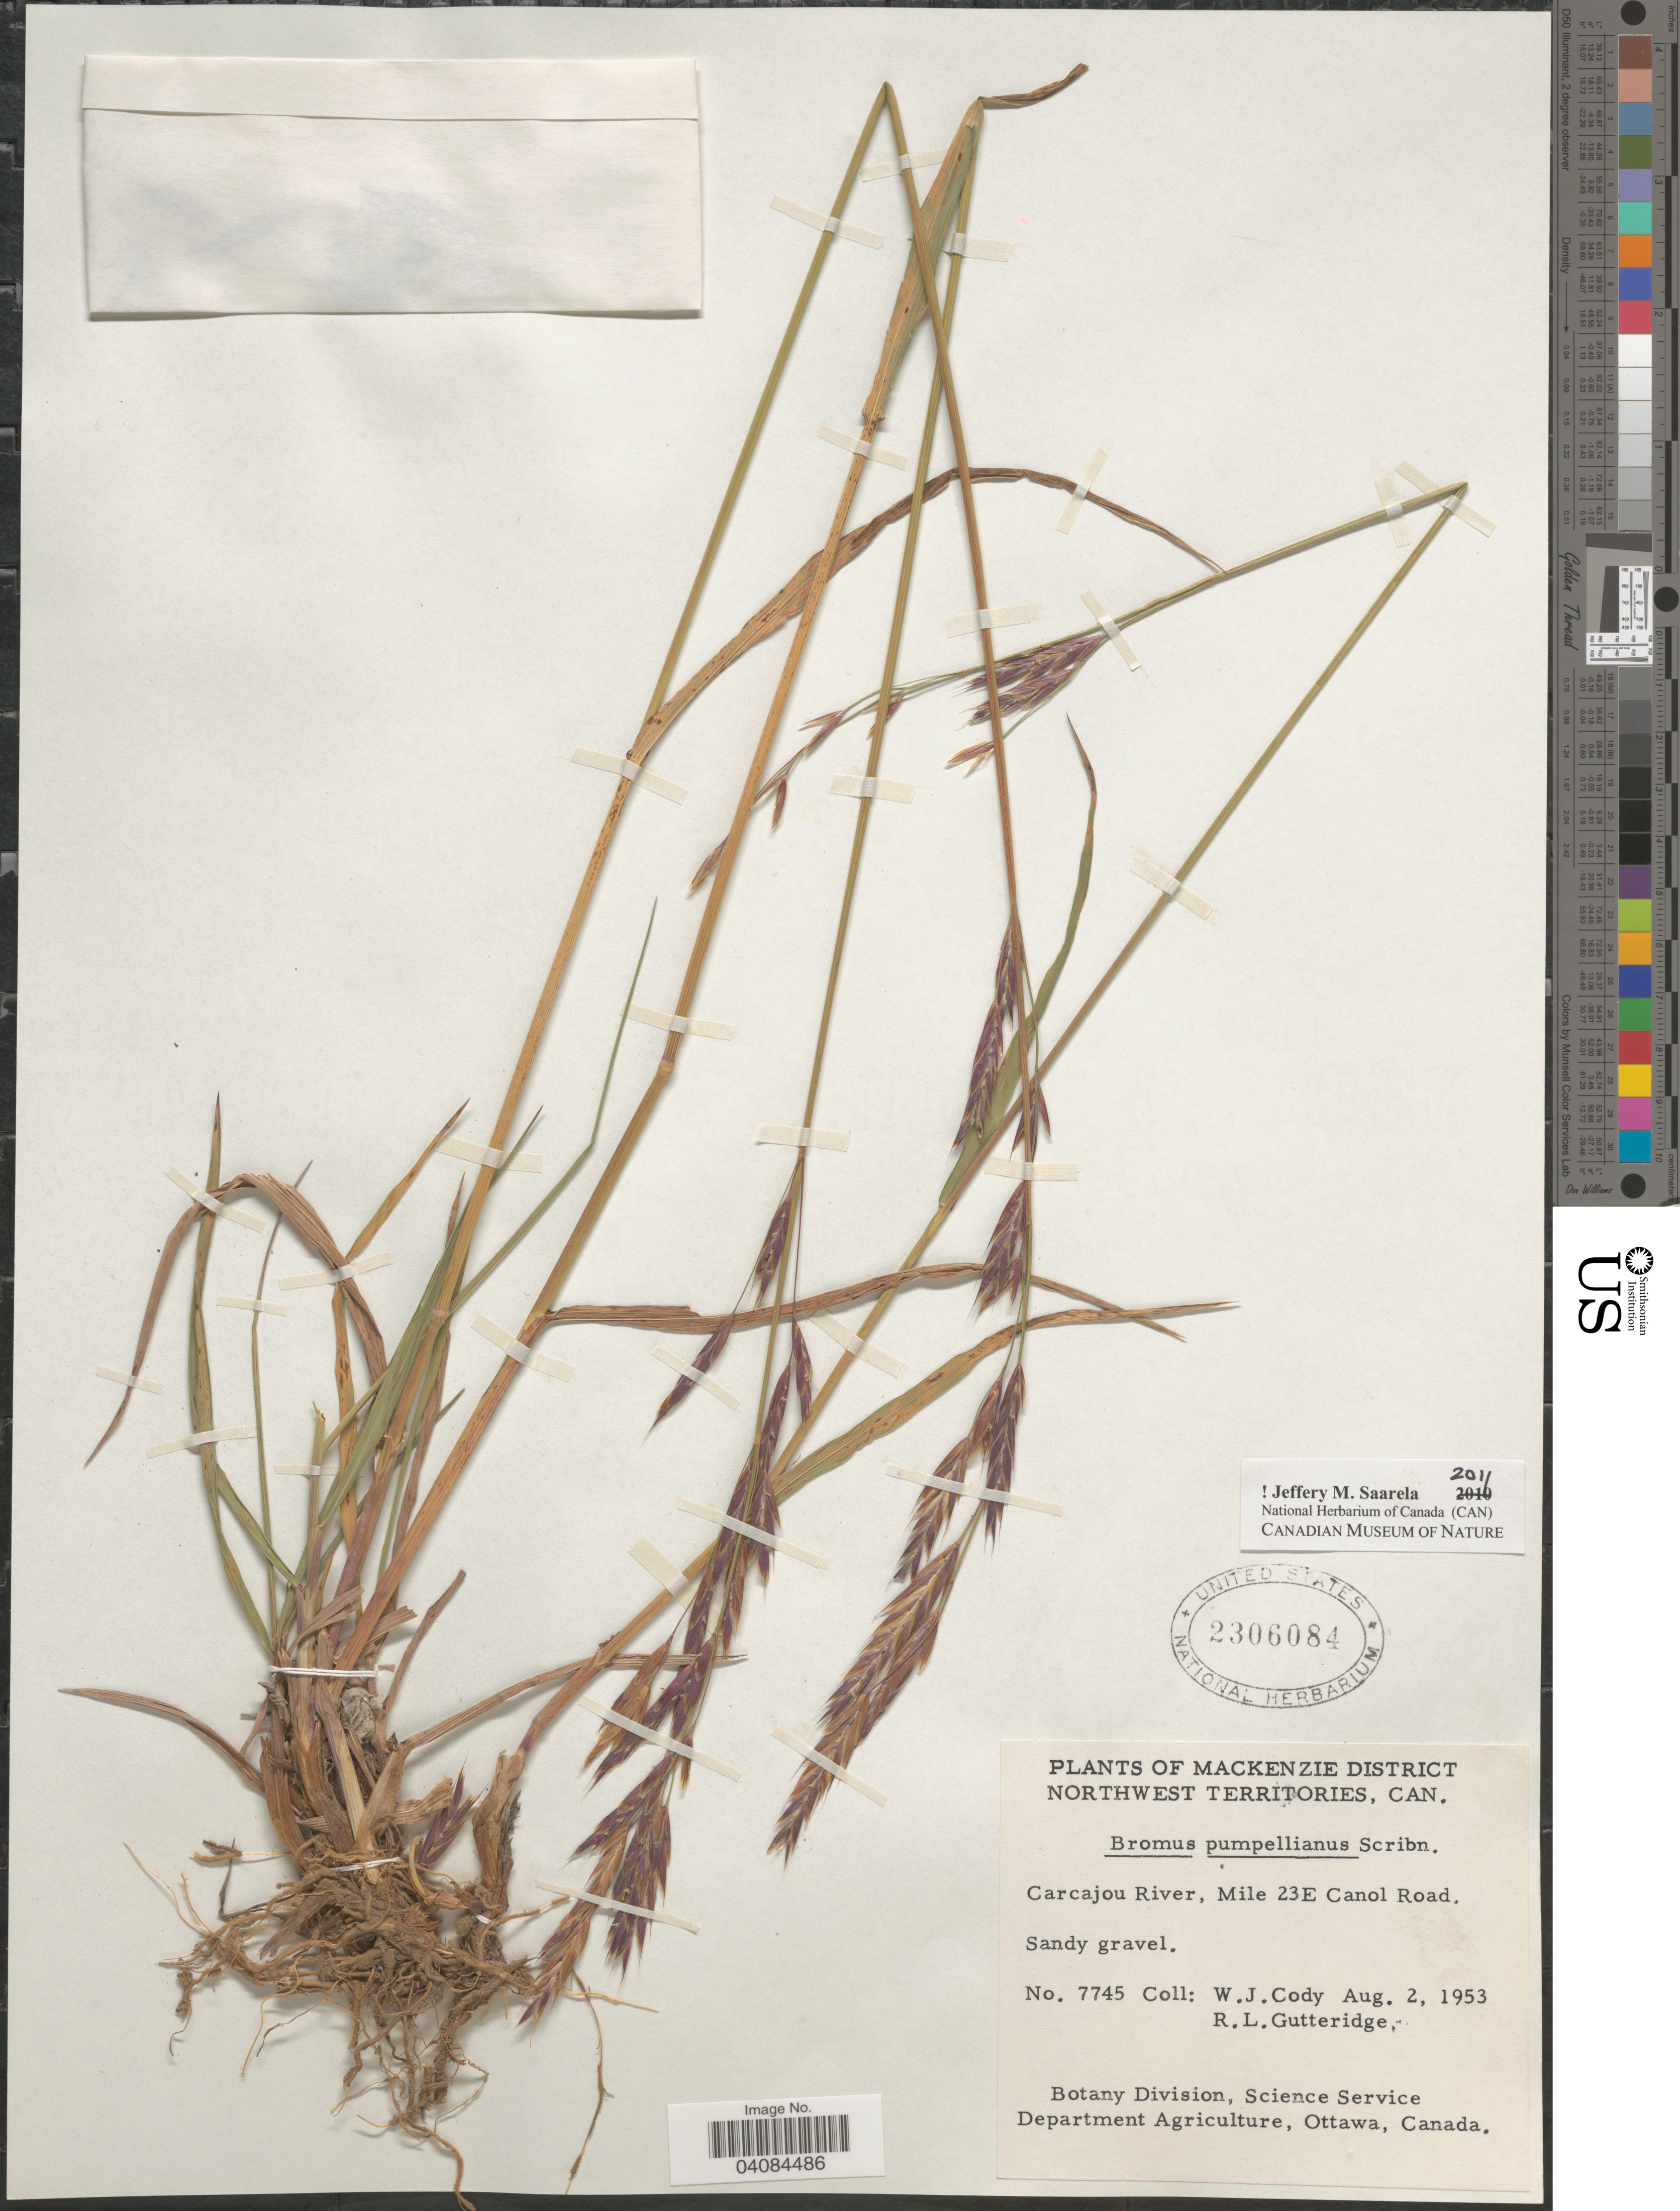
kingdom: Plantae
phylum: Tracheophyta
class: Liliopsida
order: Poales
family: Poaceae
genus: Bromus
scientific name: Bromus pumpellianus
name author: Scribn.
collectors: W. Cody & R. Gutteridge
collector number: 7745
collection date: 1953-08-02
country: Canada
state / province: Northwest Territories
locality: Mackenzie District. Carcajou River, Mile 23E Canol Road.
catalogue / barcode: US 2306084